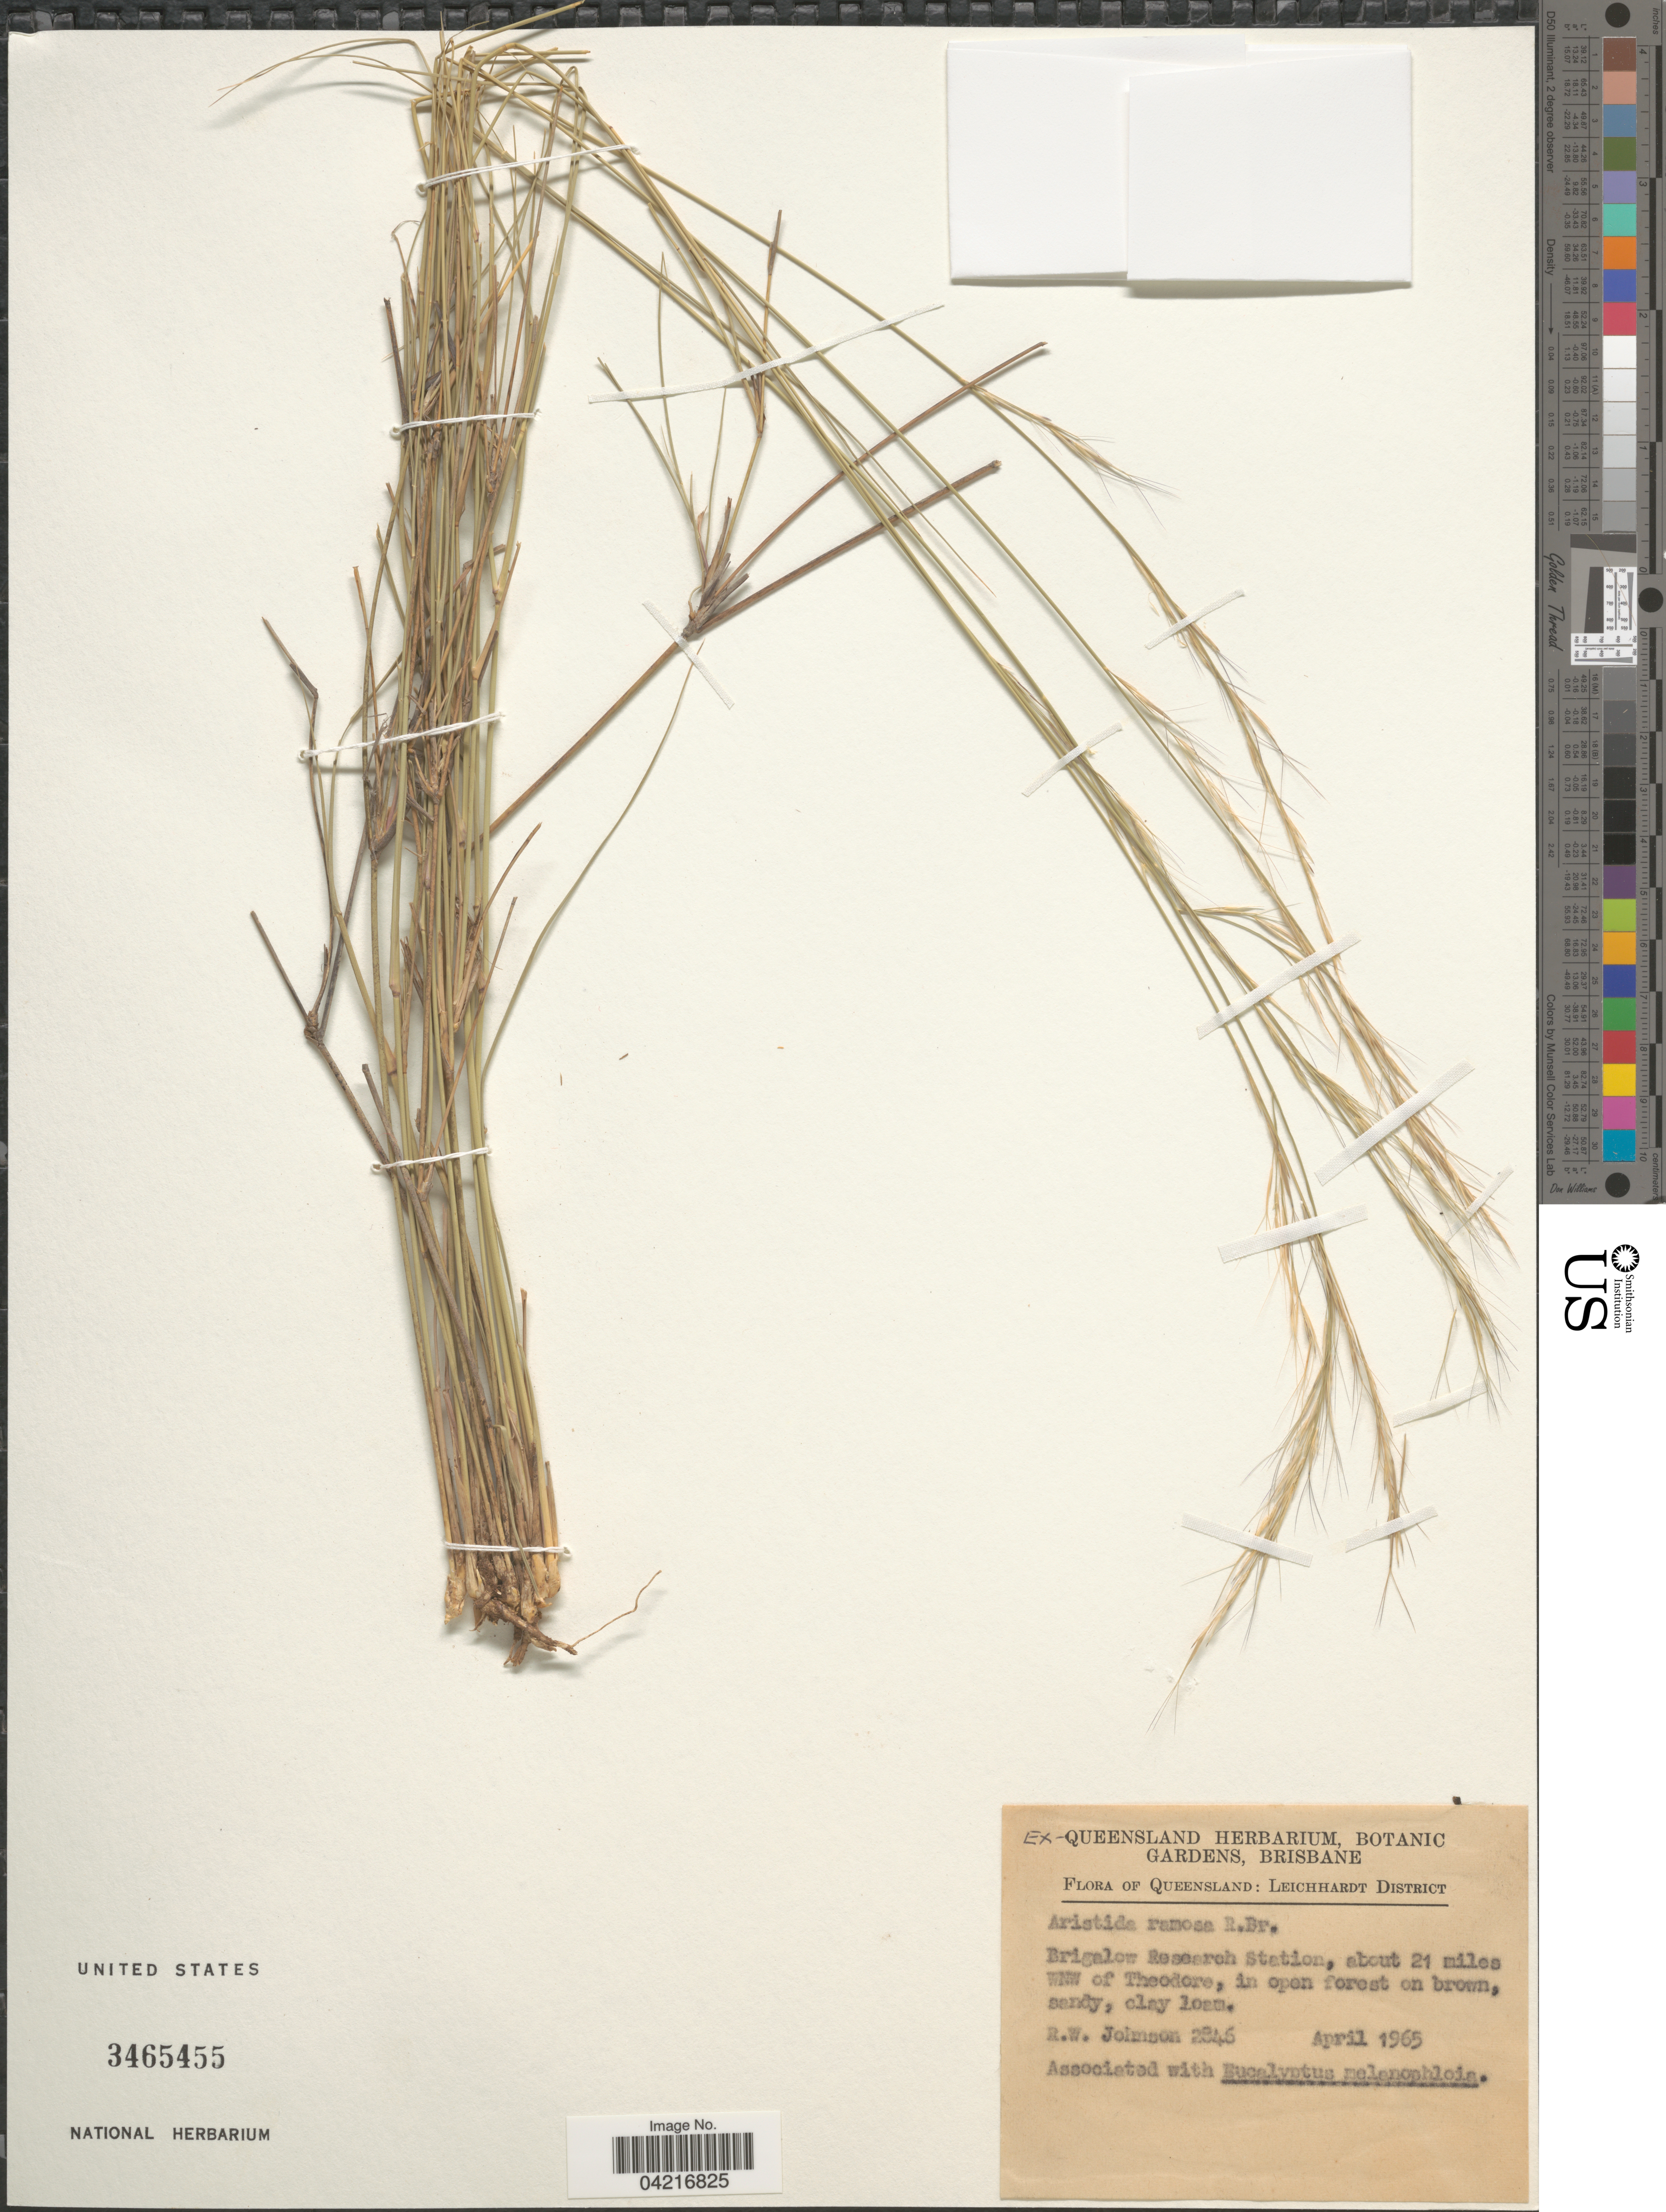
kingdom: Plantae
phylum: Tracheophyta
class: Liliopsida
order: Poales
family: Poaceae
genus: Aristida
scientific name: Aristida ramosa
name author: R. Br.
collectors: R. W. Johnson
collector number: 2846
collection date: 1965-04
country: Australia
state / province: Queensland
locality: Leichhardt District. Brigalow Research Station, about 21 miles WNW of Theodore.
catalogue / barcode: US 3465455